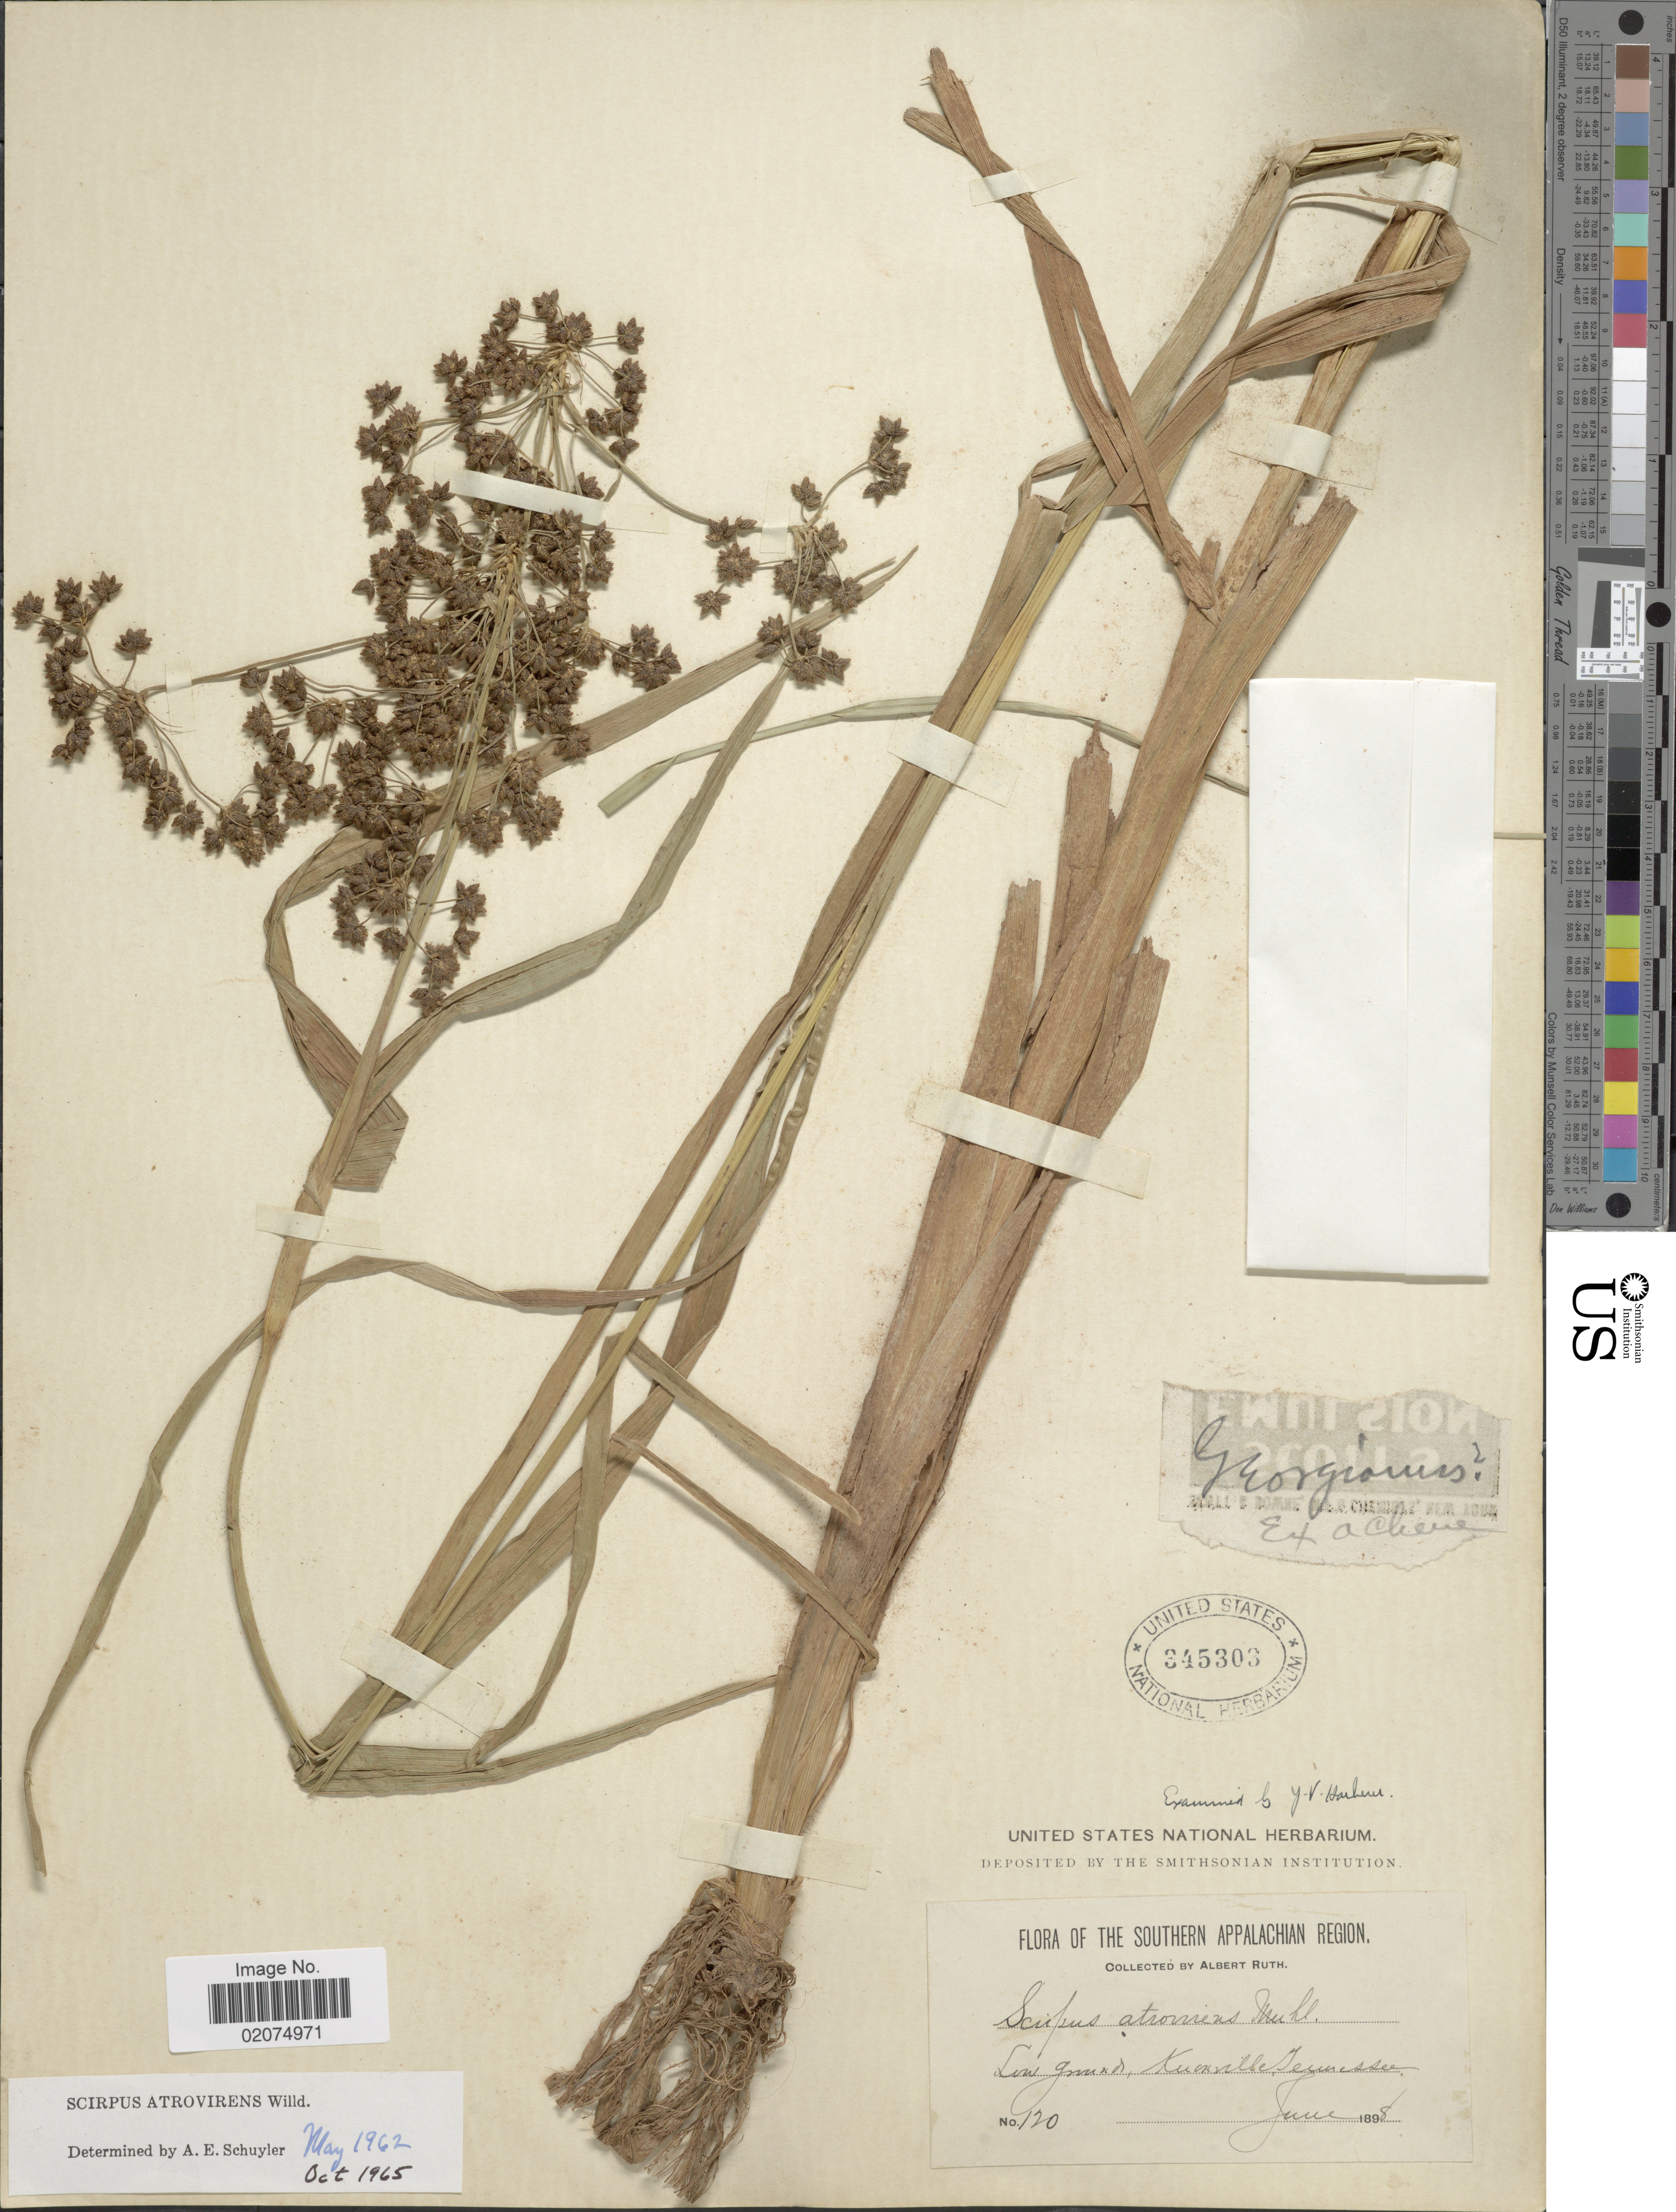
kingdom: Plantae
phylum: Tracheophyta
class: Liliopsida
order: Poales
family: Cyperaceae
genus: Scirpus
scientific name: Scirpus atrovirens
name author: Willd.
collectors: A. Ruth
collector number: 120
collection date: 1898-06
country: United States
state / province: Tennessee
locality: Southern Appalachian Region, Knoxville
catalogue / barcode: US 345303